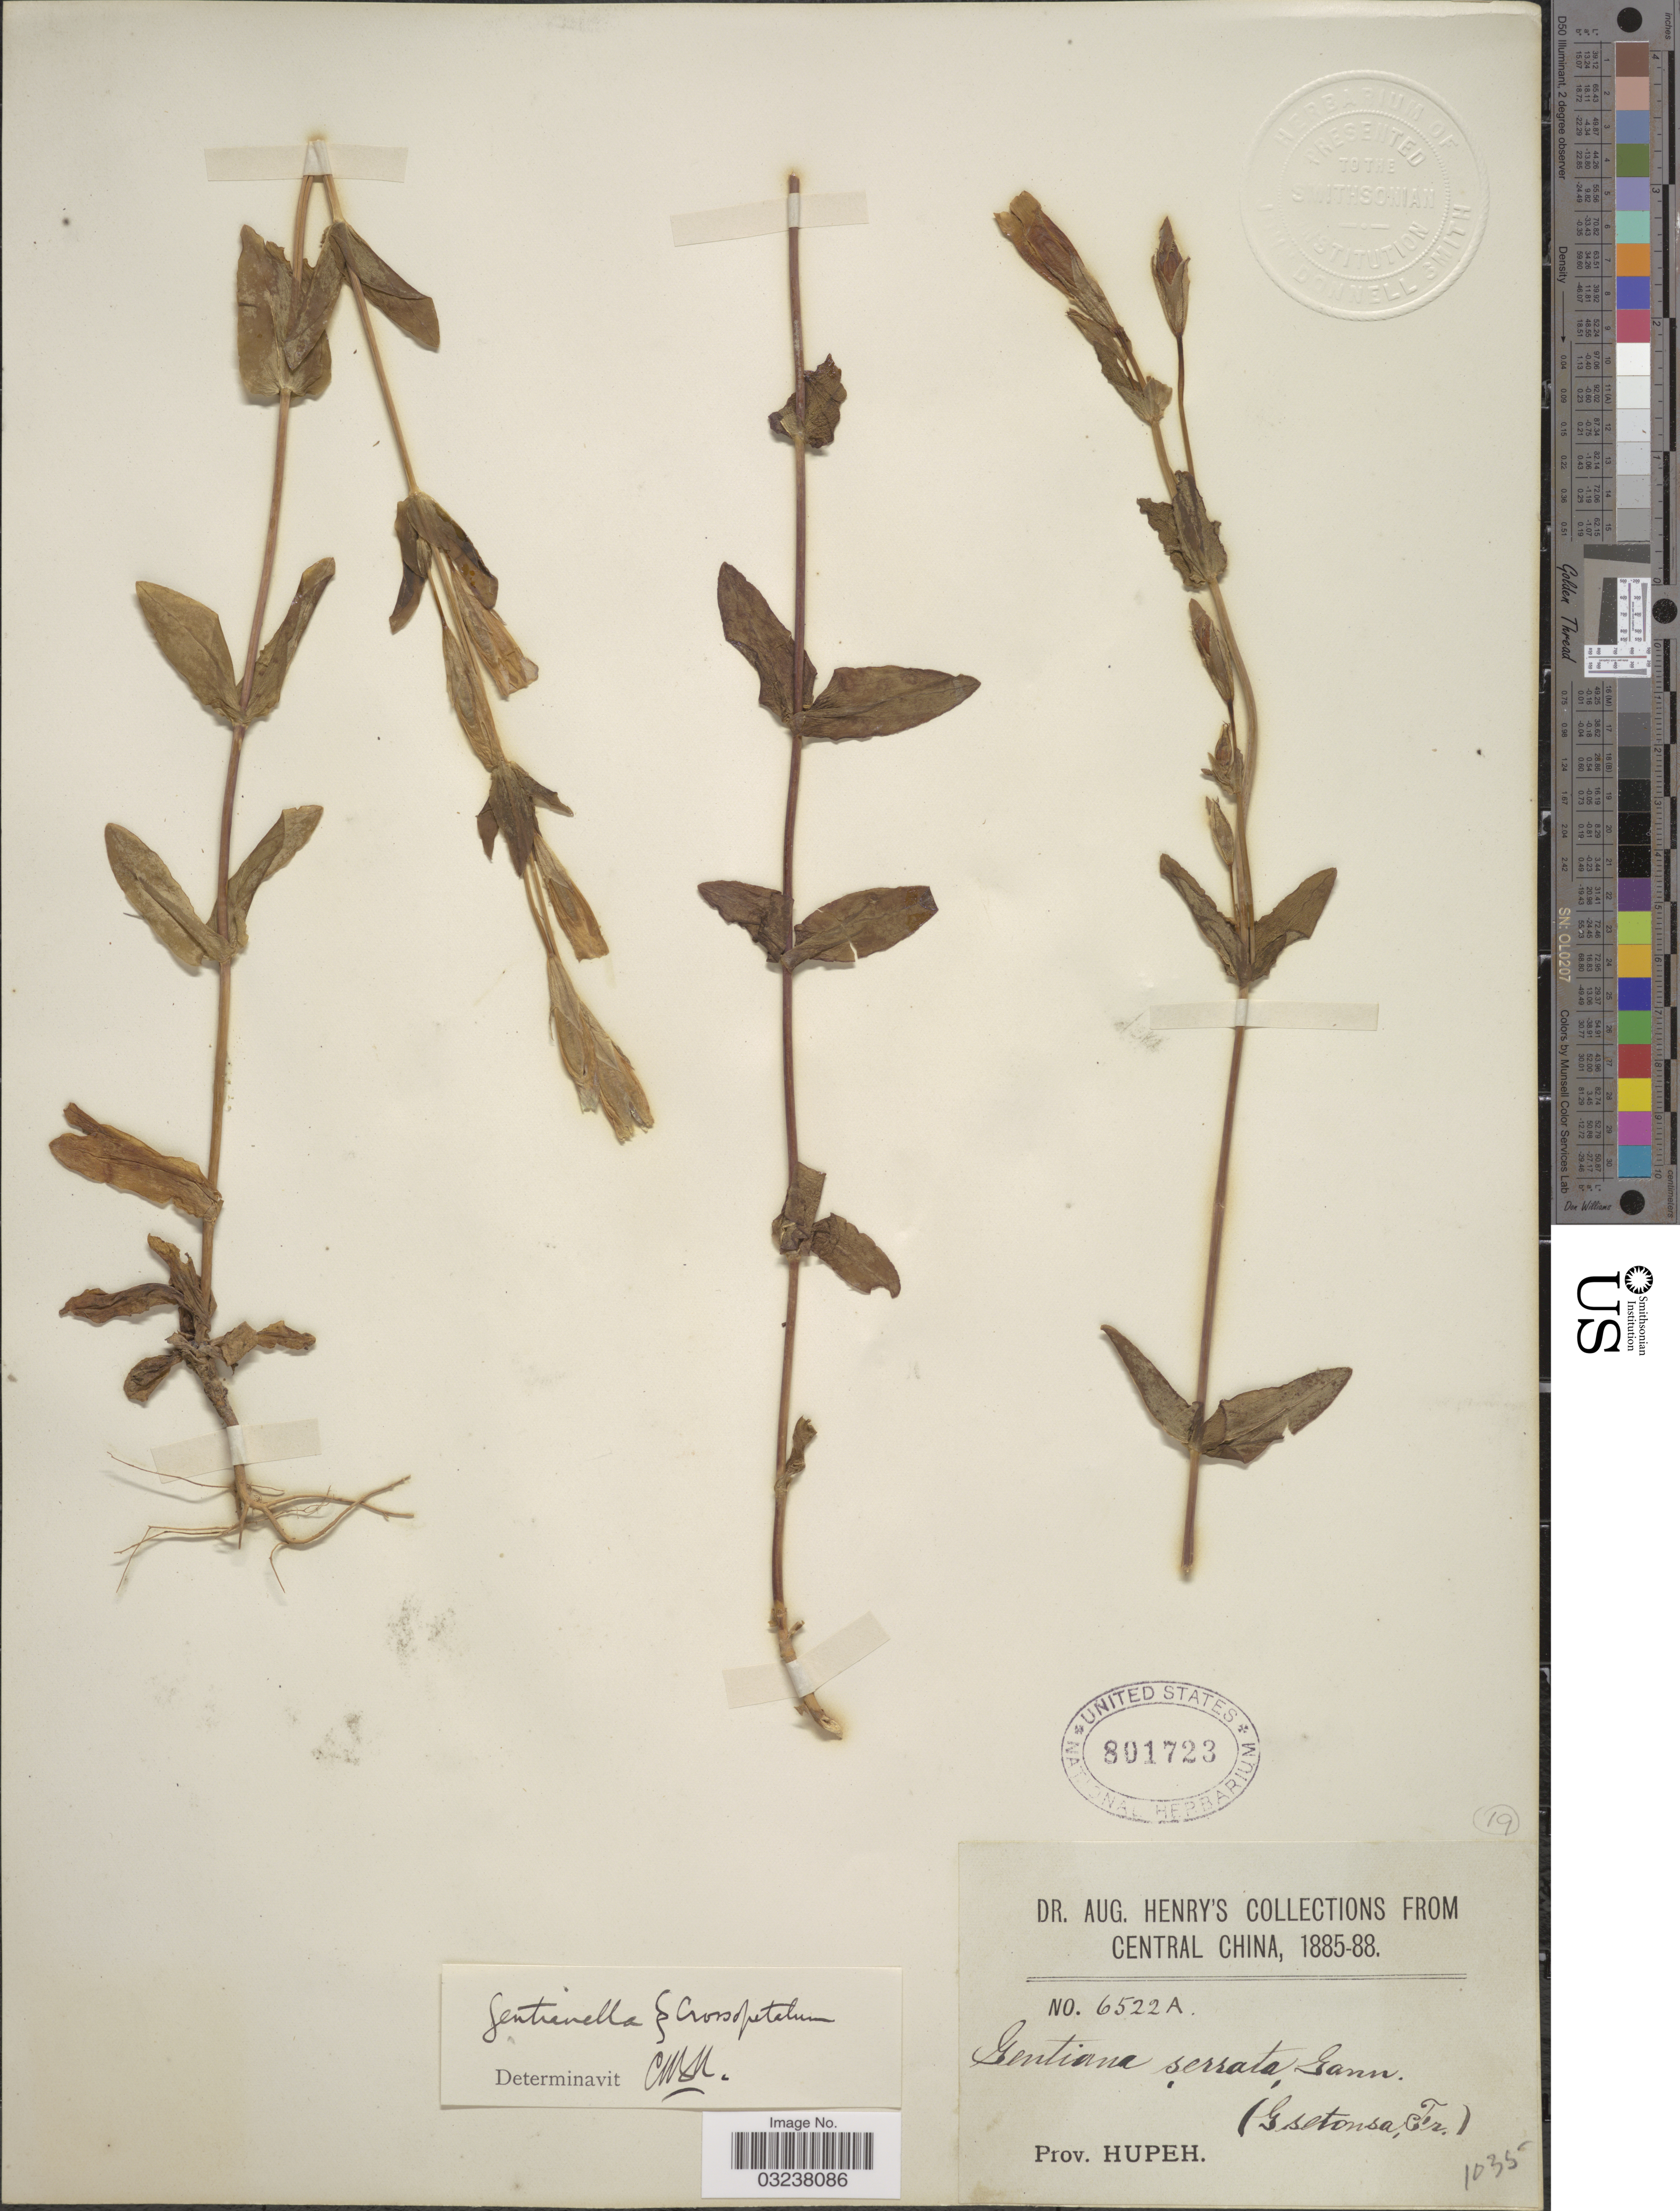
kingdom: Plantae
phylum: Tracheophyta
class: Magnoliopsida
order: Gentianales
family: Gentianaceae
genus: Gentianella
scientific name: Gentianella sp.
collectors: A. Henry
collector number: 6522 A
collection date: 1885/1888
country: China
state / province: Hubei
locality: Central China. Prov. Hupeh.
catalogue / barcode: US 801723